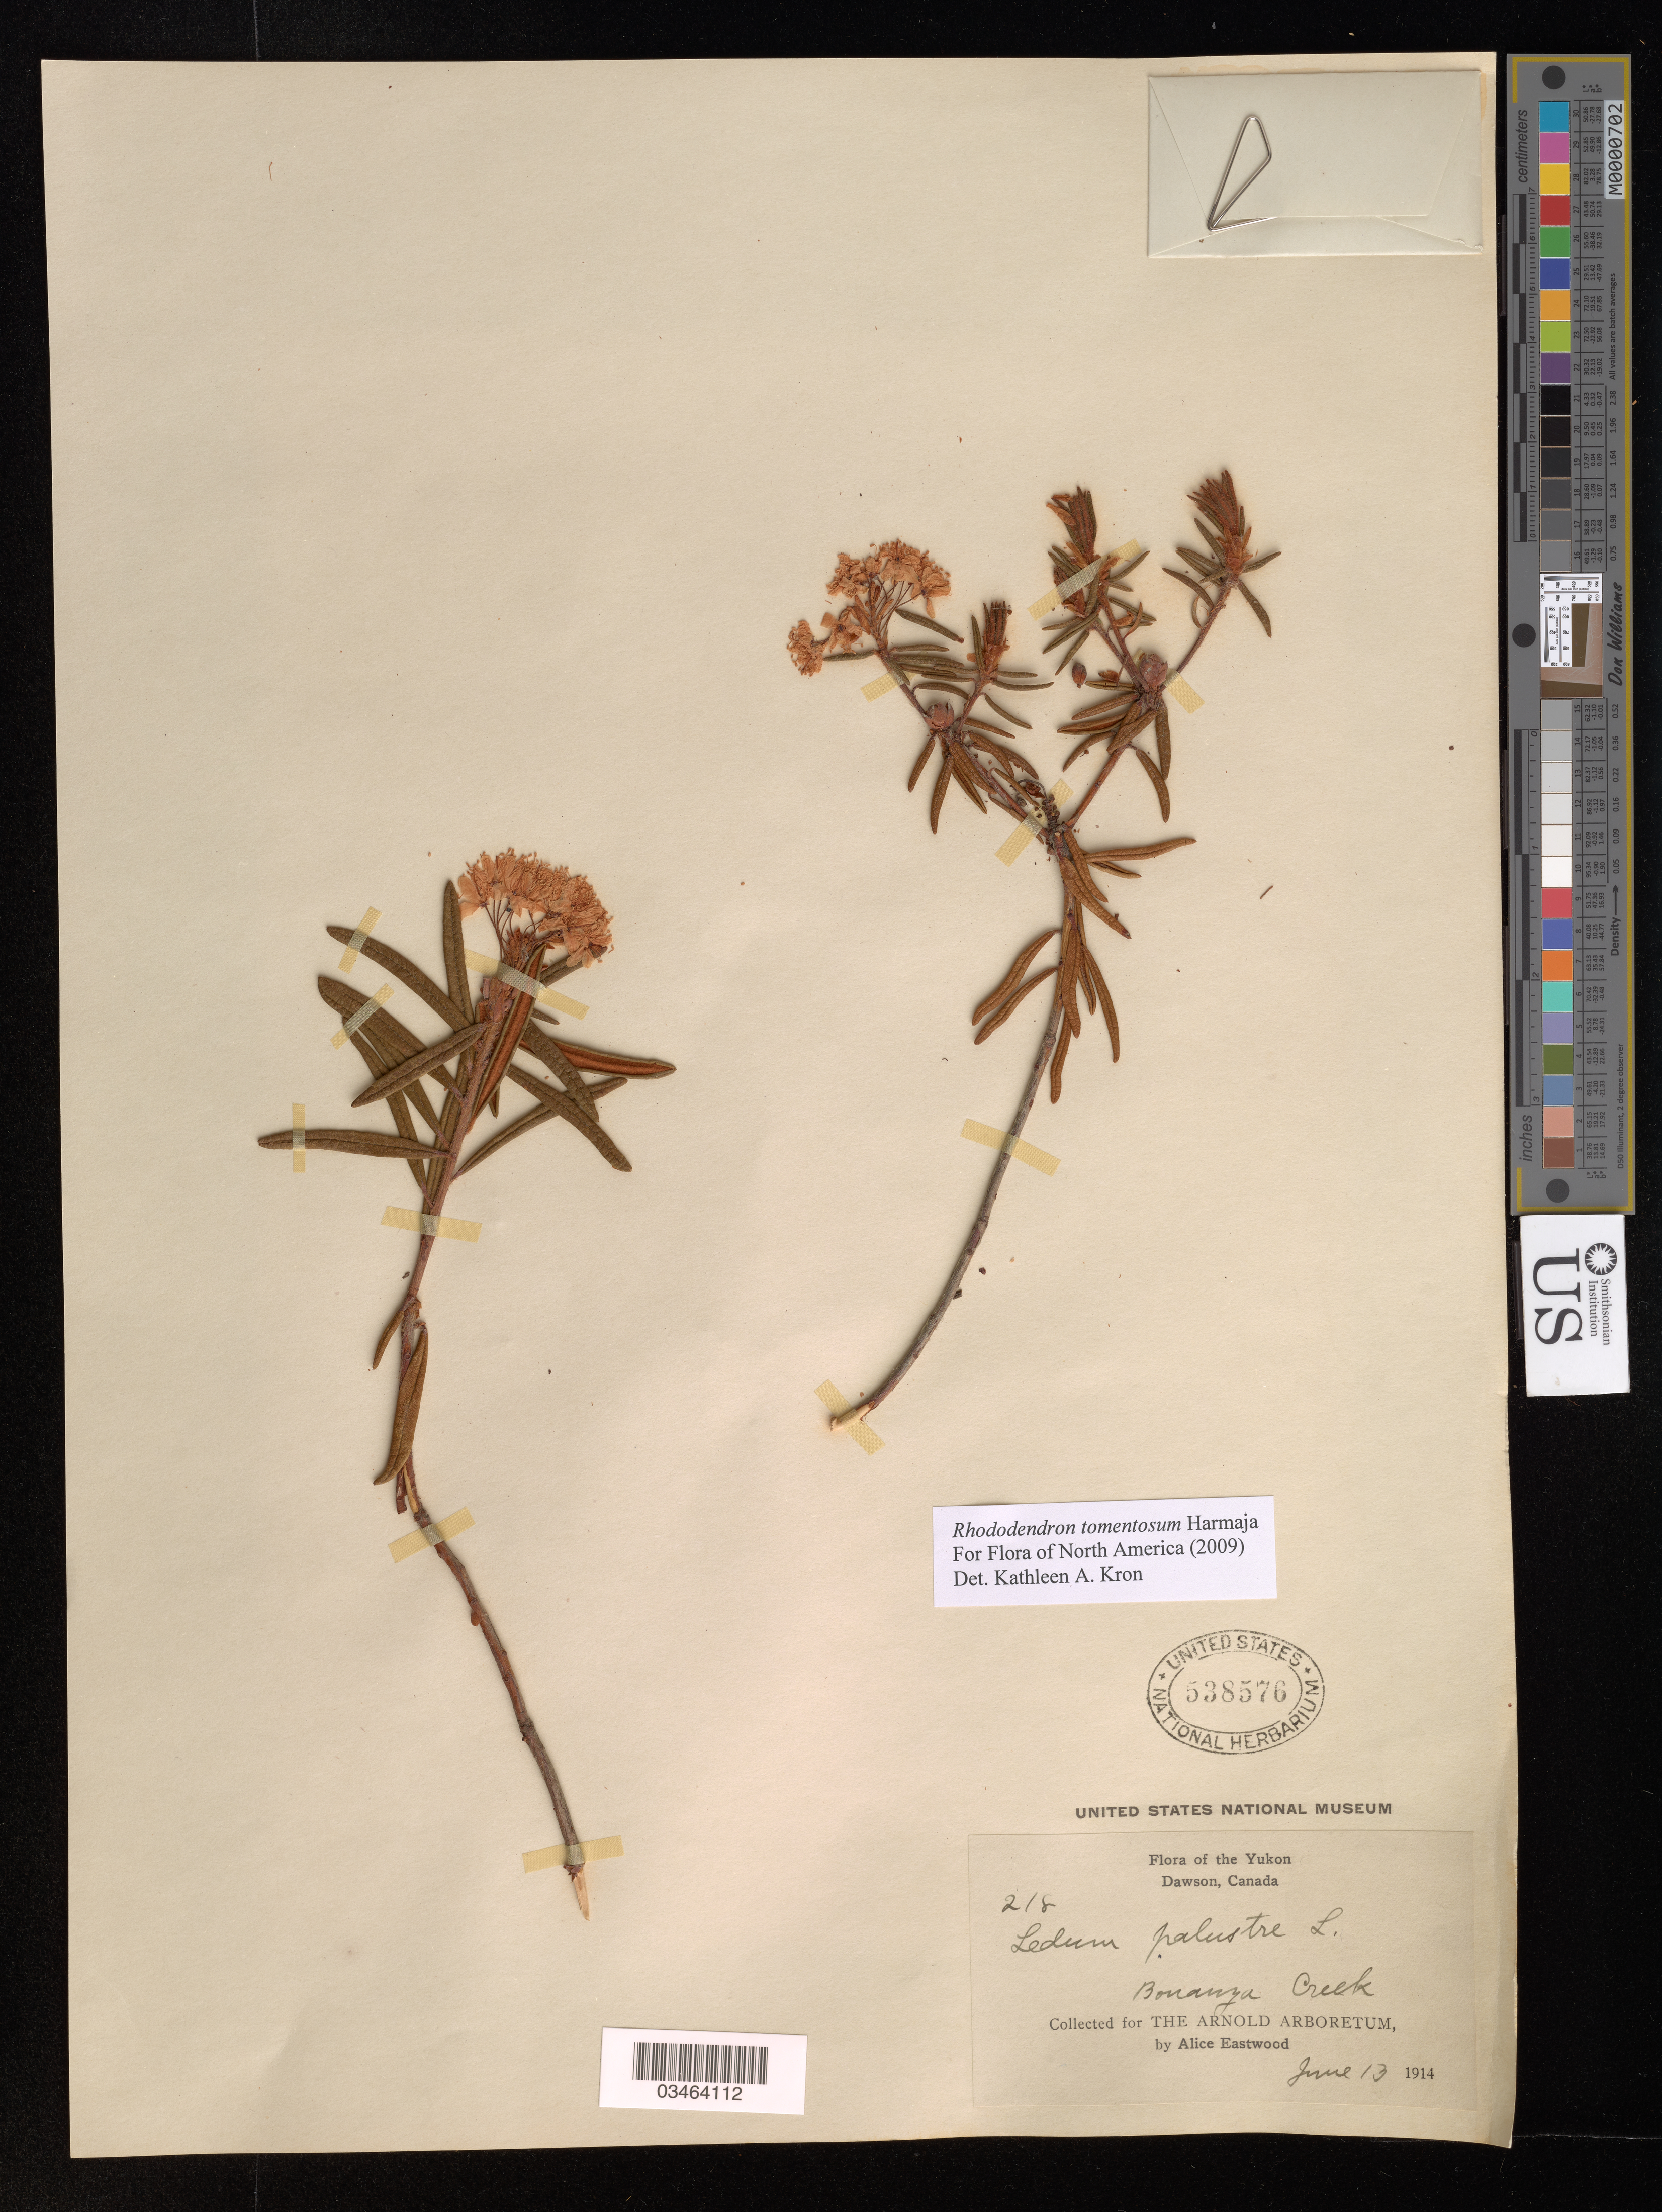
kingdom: Plantae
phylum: Tracheophyta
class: Magnoliopsida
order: Ericales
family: Ericaceae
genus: Rhododendron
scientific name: Rhododendron tomentosum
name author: Harmaja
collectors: A. Eastwood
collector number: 218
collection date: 1914-06-13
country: Canada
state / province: Yukon Territory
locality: Yukon. Dawson. Bonanza Creek.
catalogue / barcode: US 538576